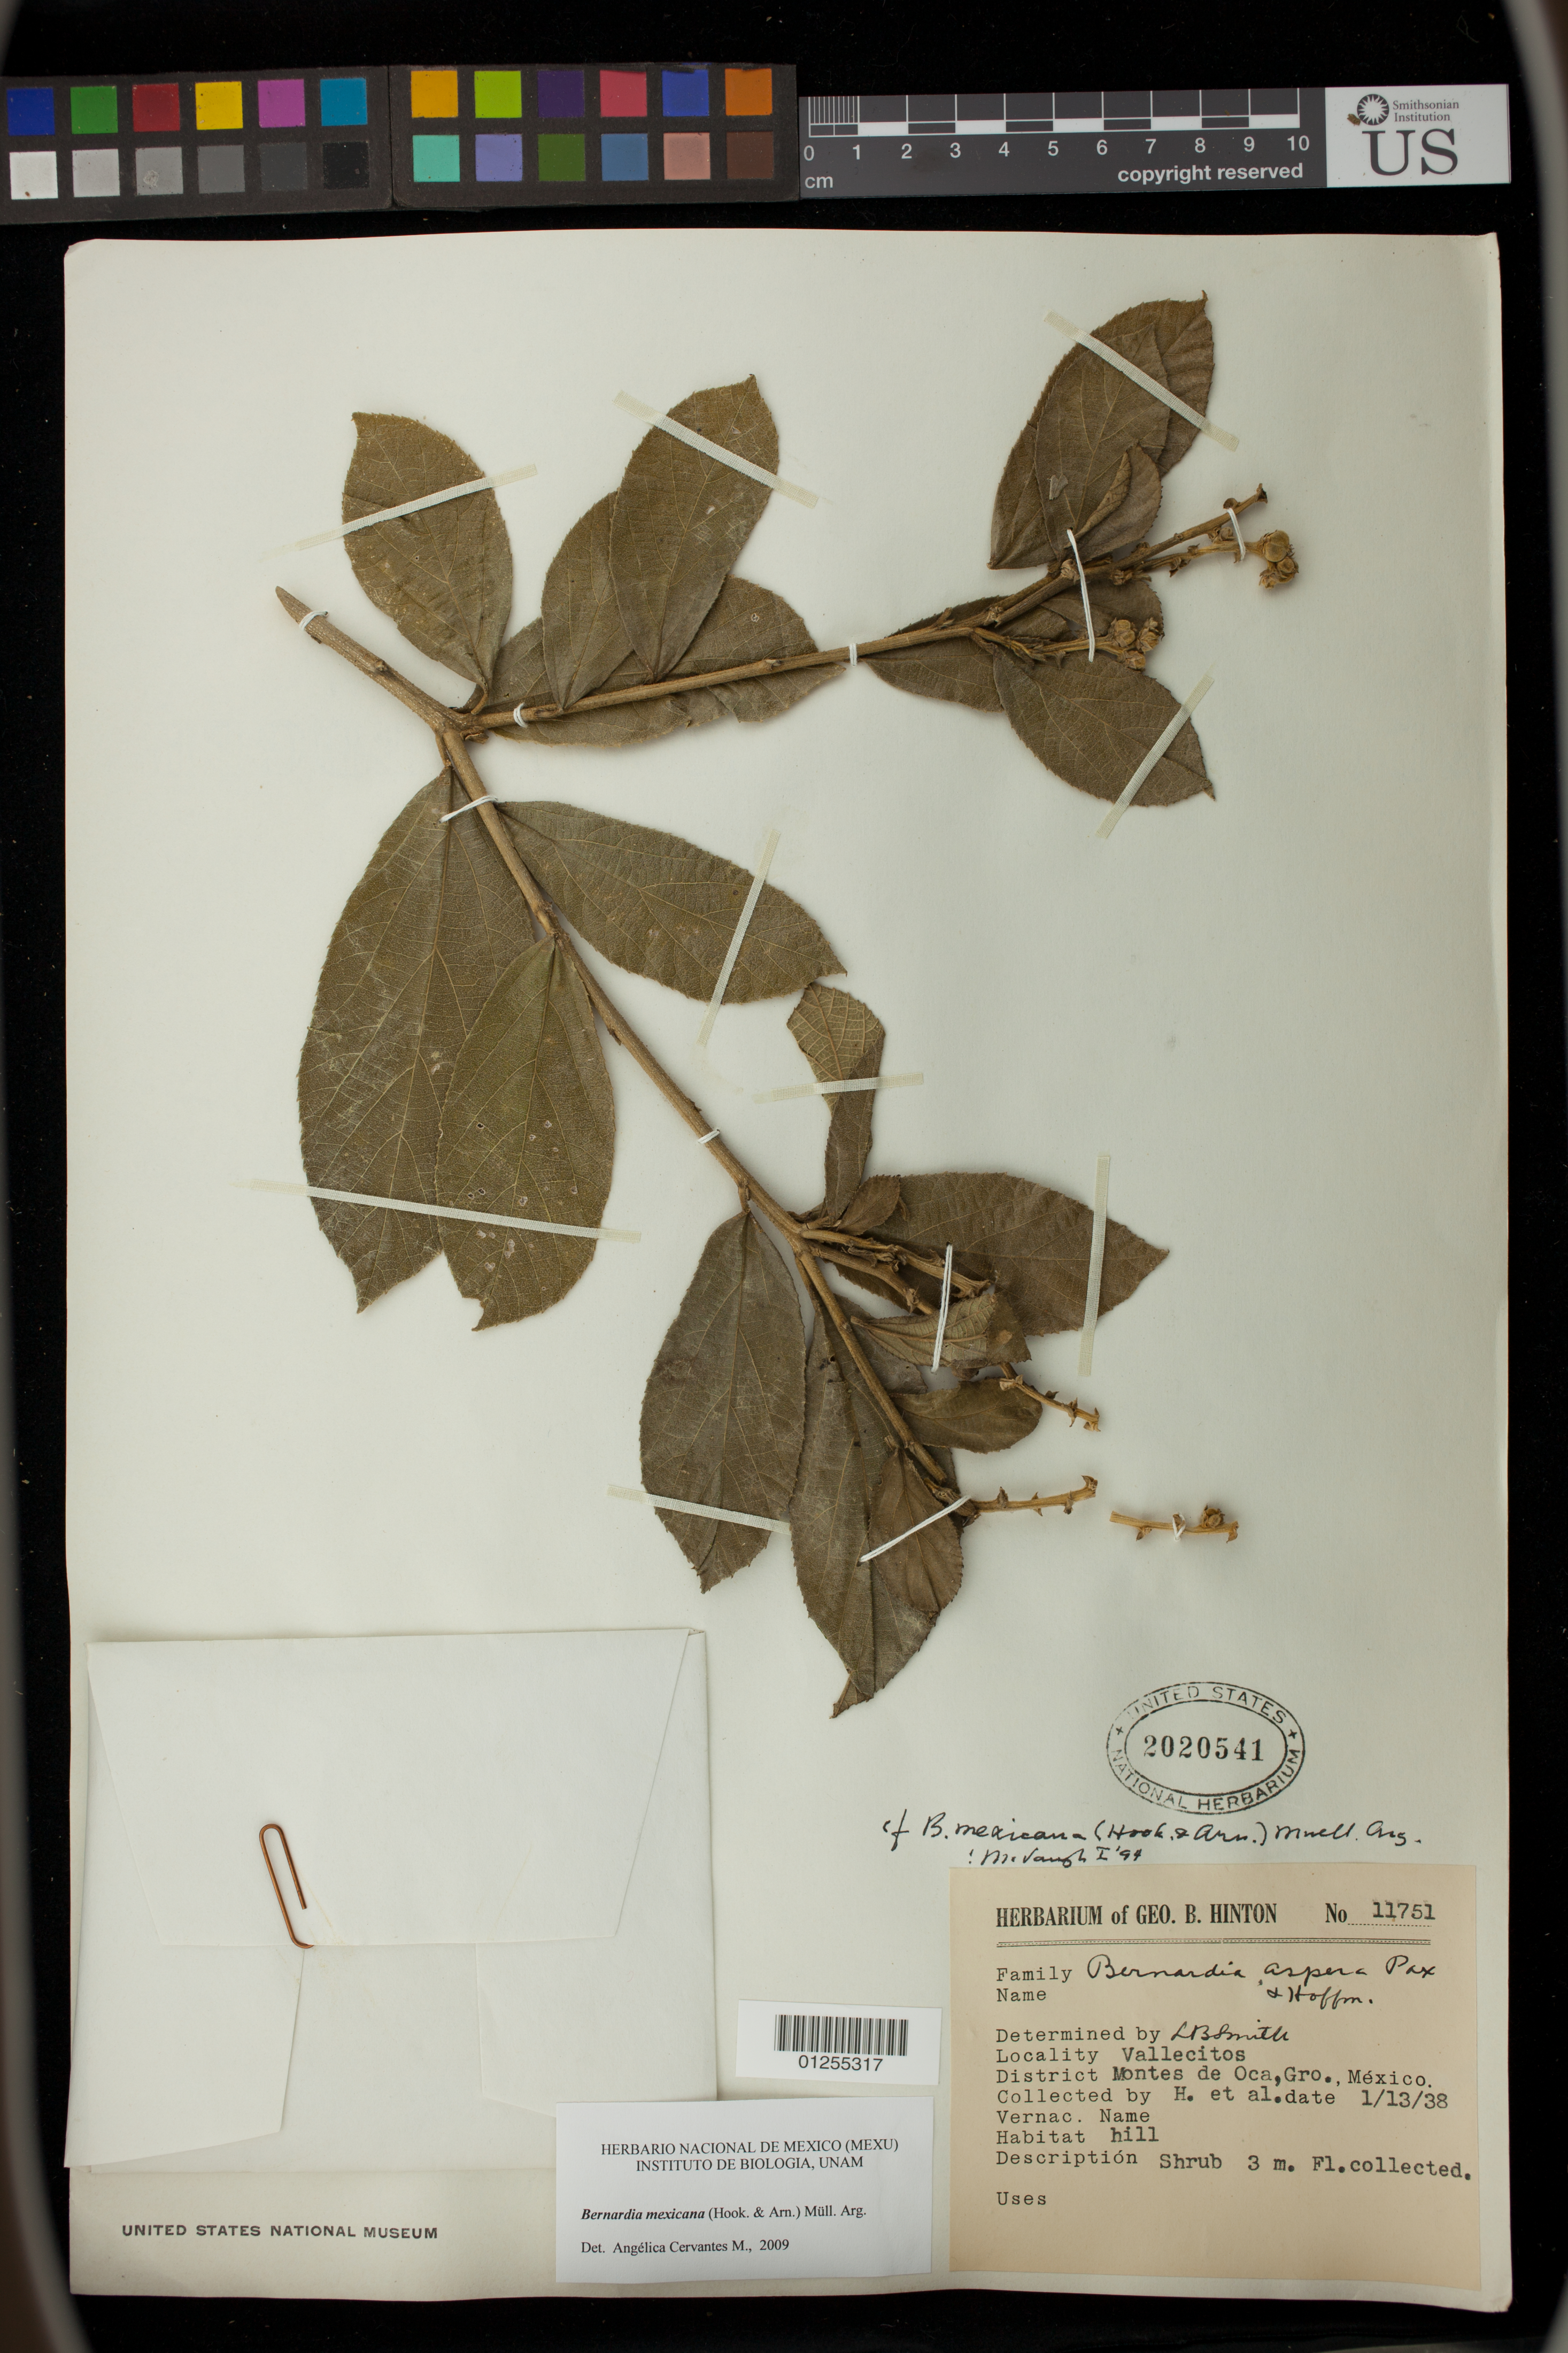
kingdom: Plantae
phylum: Tracheophyta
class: Magnoliopsida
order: Malpighiales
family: Euphorbiaceae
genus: Bernardia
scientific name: Bernardia mexicana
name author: (Hook. & Arn.) Müll. Arg.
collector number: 11751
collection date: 1938-01-13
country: Mexico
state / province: Guerrero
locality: Vallecitos.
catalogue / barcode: US 2020541